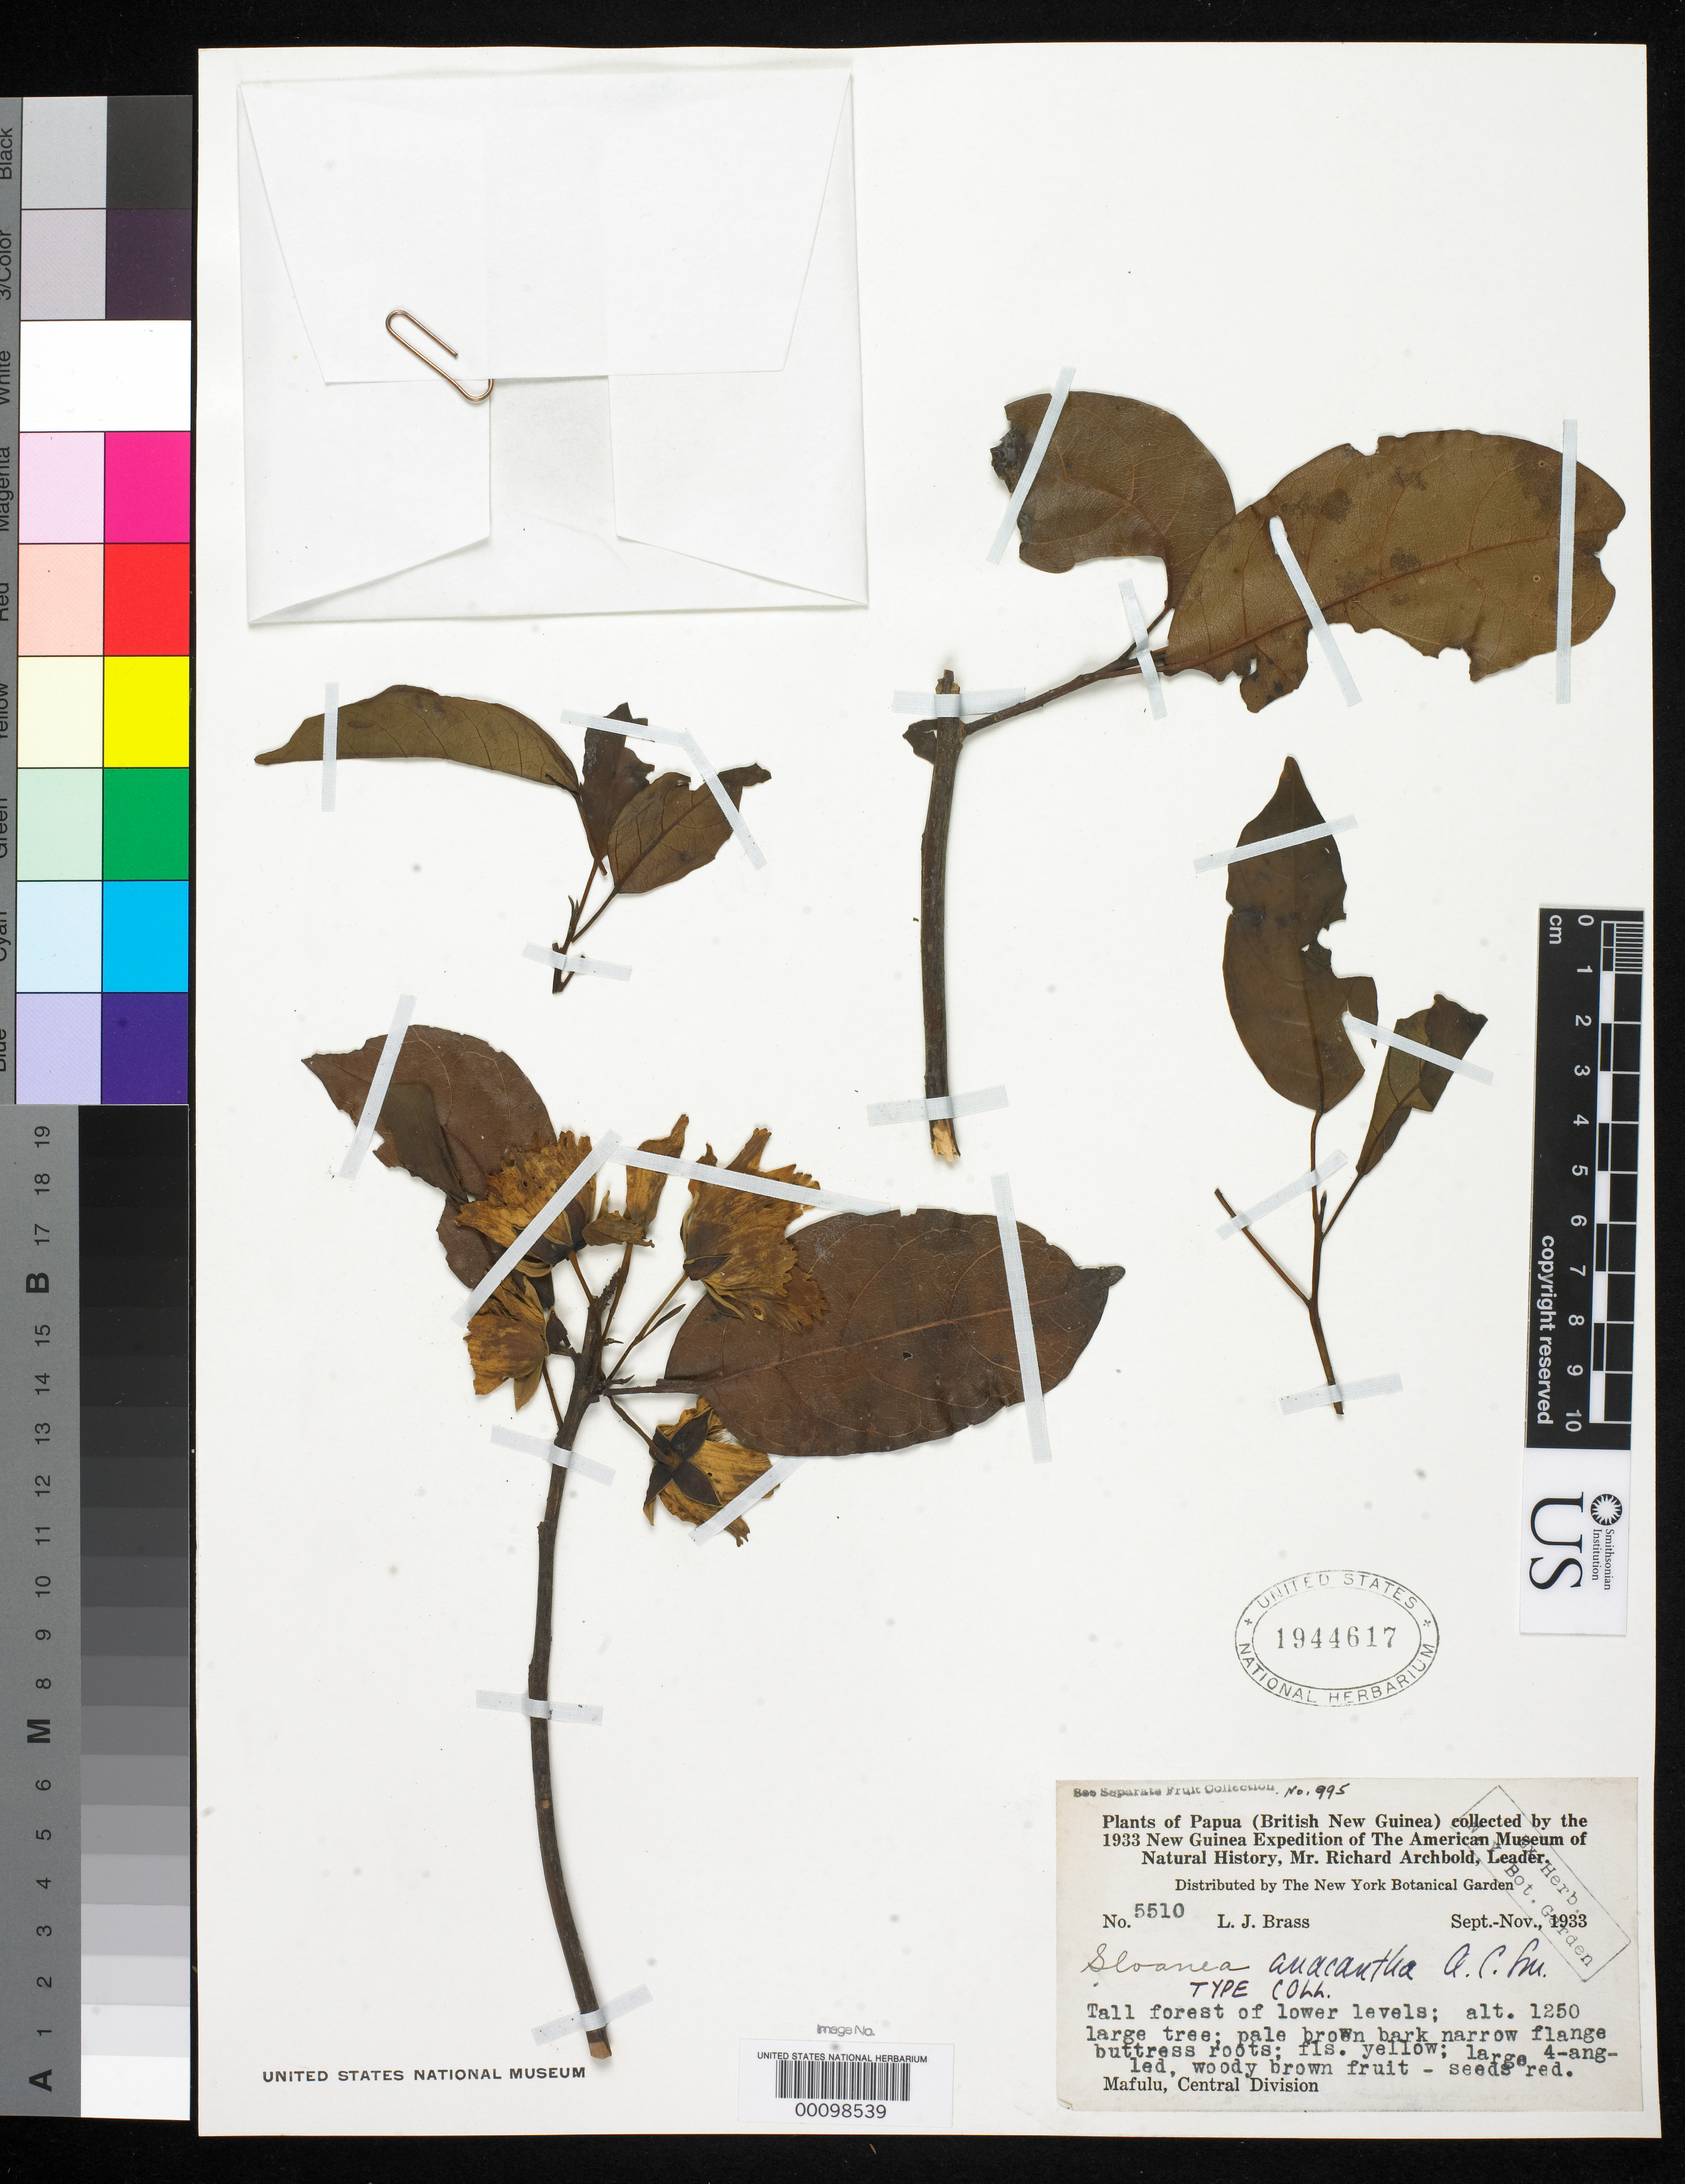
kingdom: Plantae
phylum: Tracheophyta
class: Magnoliopsida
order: Oxalidales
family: Elaeocarpaceae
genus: Sloanea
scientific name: Sloanea anacantha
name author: A.C. Sm.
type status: Holotype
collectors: L. J. Brass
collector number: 5510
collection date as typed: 16 Nov 1933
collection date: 1933-11-16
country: Papua New Guinea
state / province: Central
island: New Guinea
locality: Mafulu.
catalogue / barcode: US 1944617